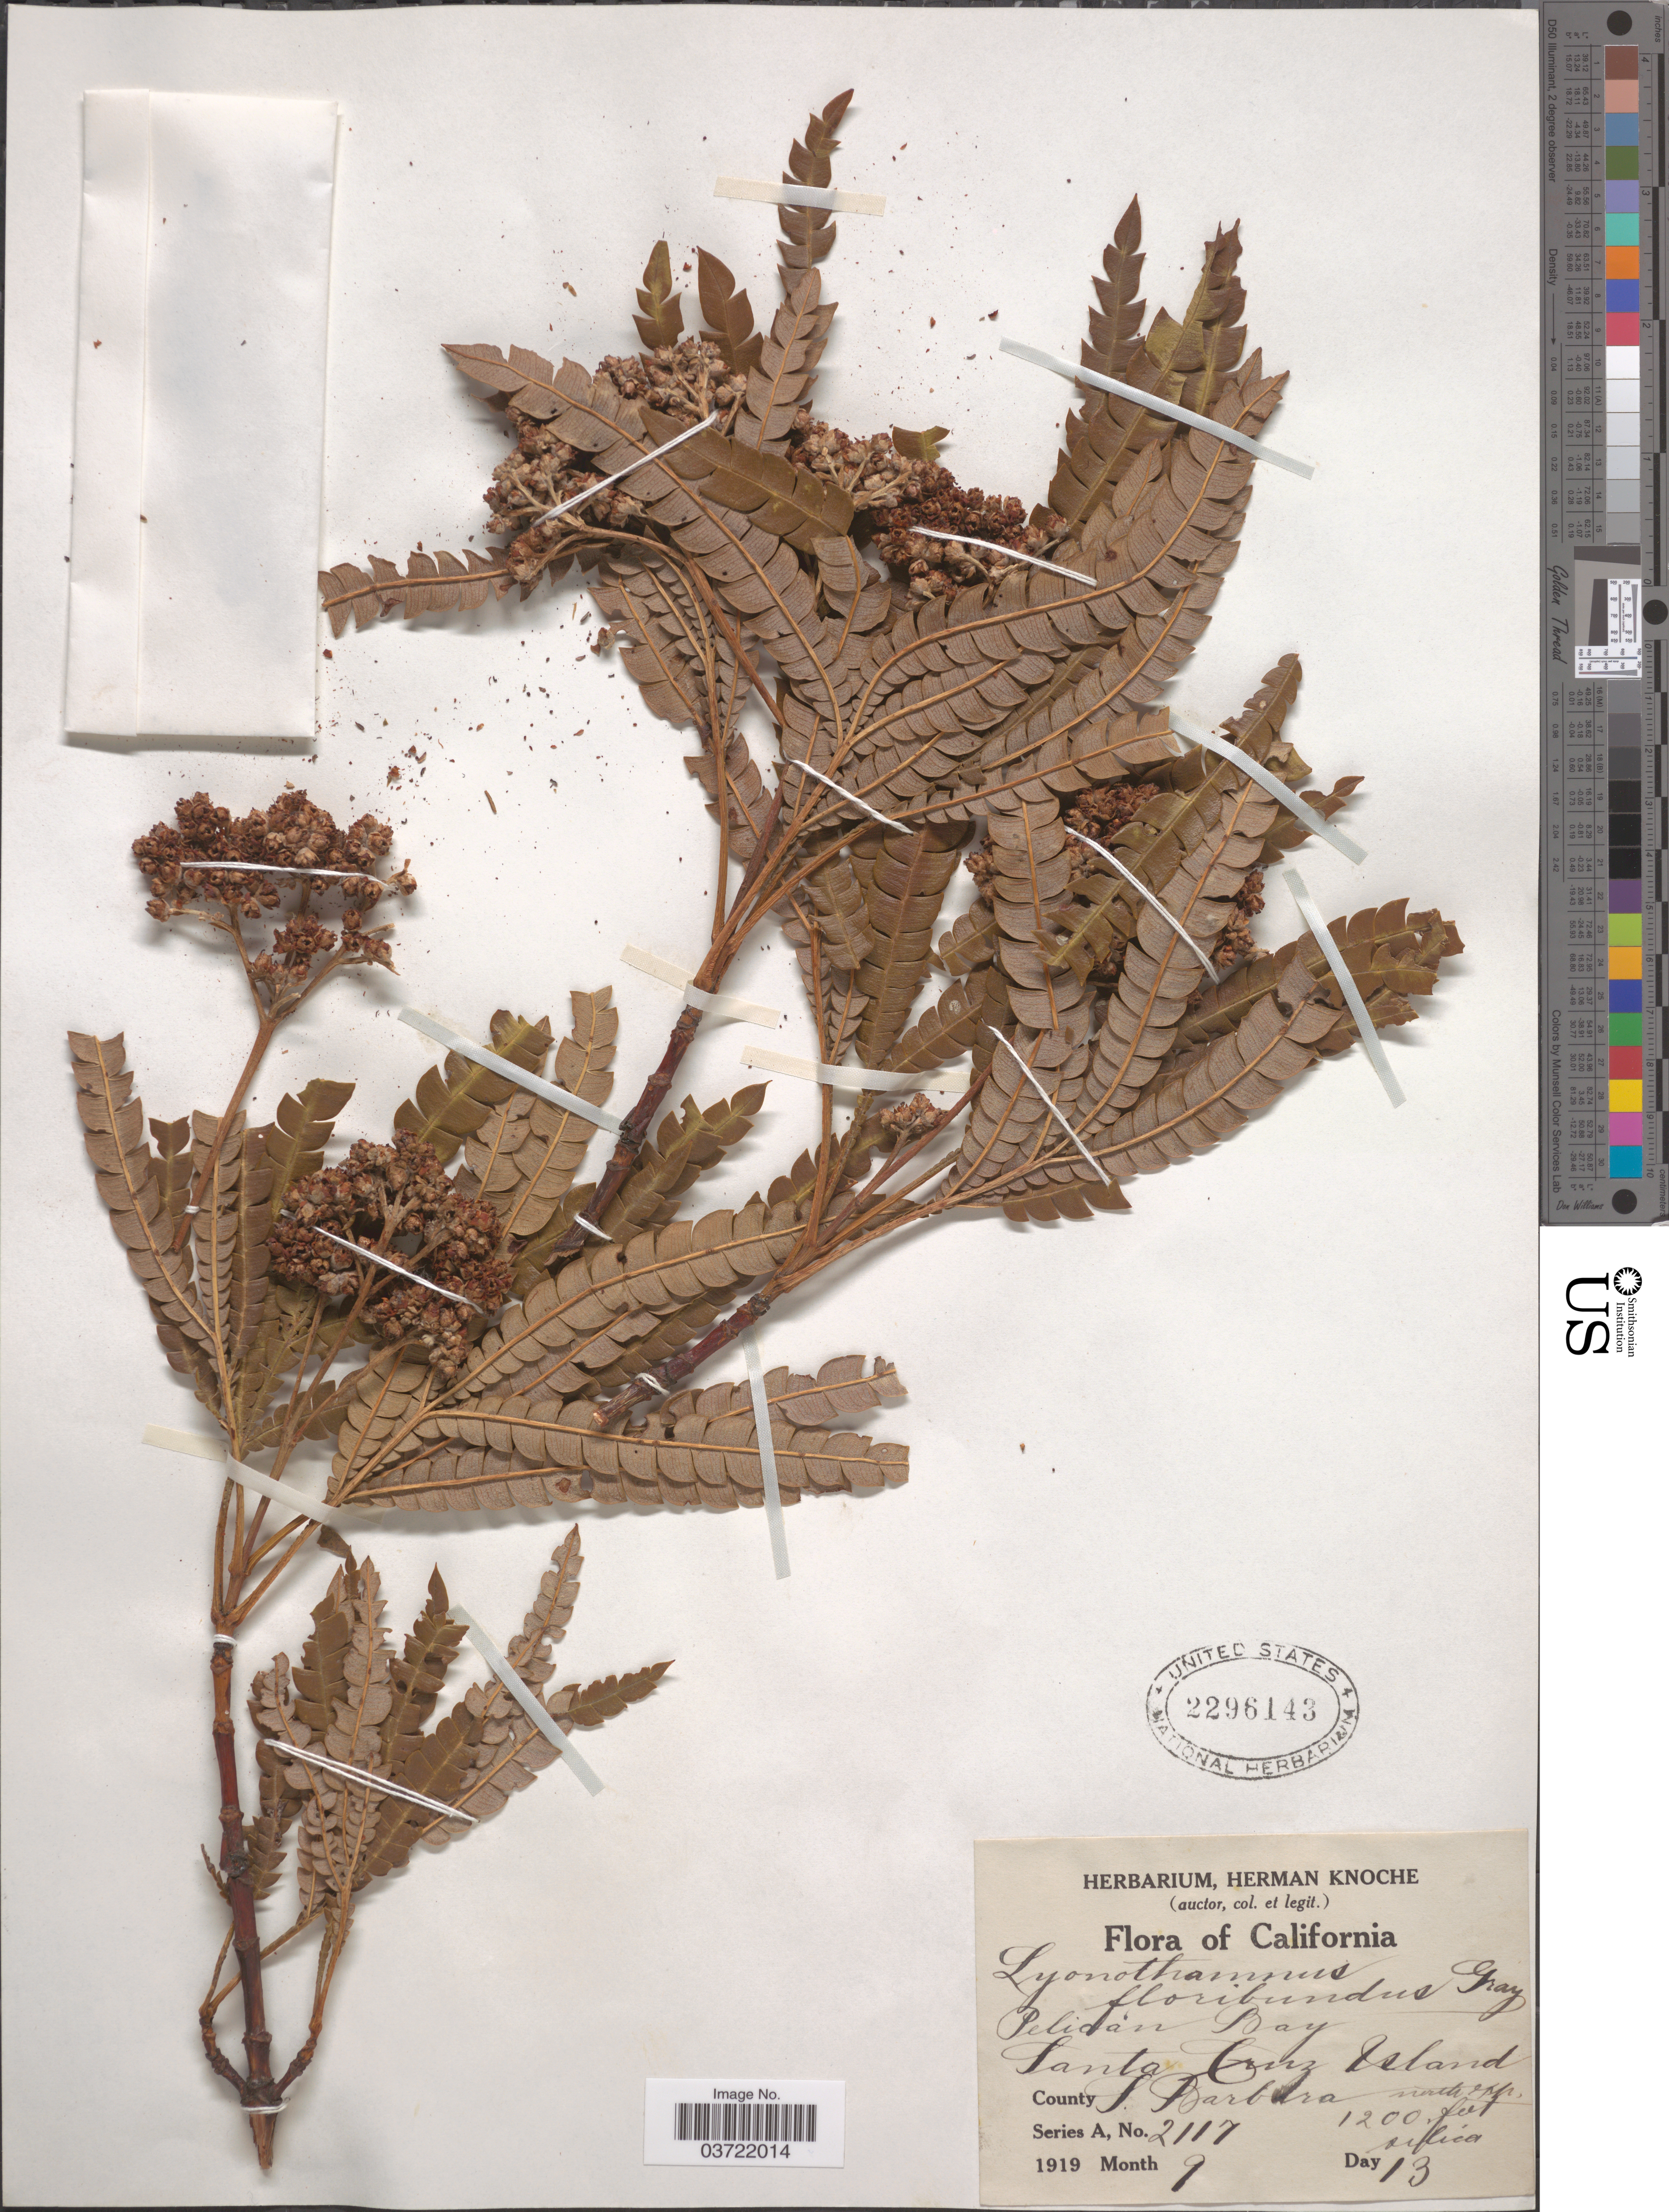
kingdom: Plantae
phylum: Tracheophyta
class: Magnoliopsida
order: Rosales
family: Rosaceae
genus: Lyonothamnus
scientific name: Lyonothamnus floribundus var. aspleniifolius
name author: (Greene) Brandegee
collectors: ex herb. Herman Knoche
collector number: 2117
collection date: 1919-09-13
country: United States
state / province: California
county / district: Santa Barbara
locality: Pelican Bay. Santa Cruz Island. County S. Barbara.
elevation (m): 366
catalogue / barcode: US 2296143